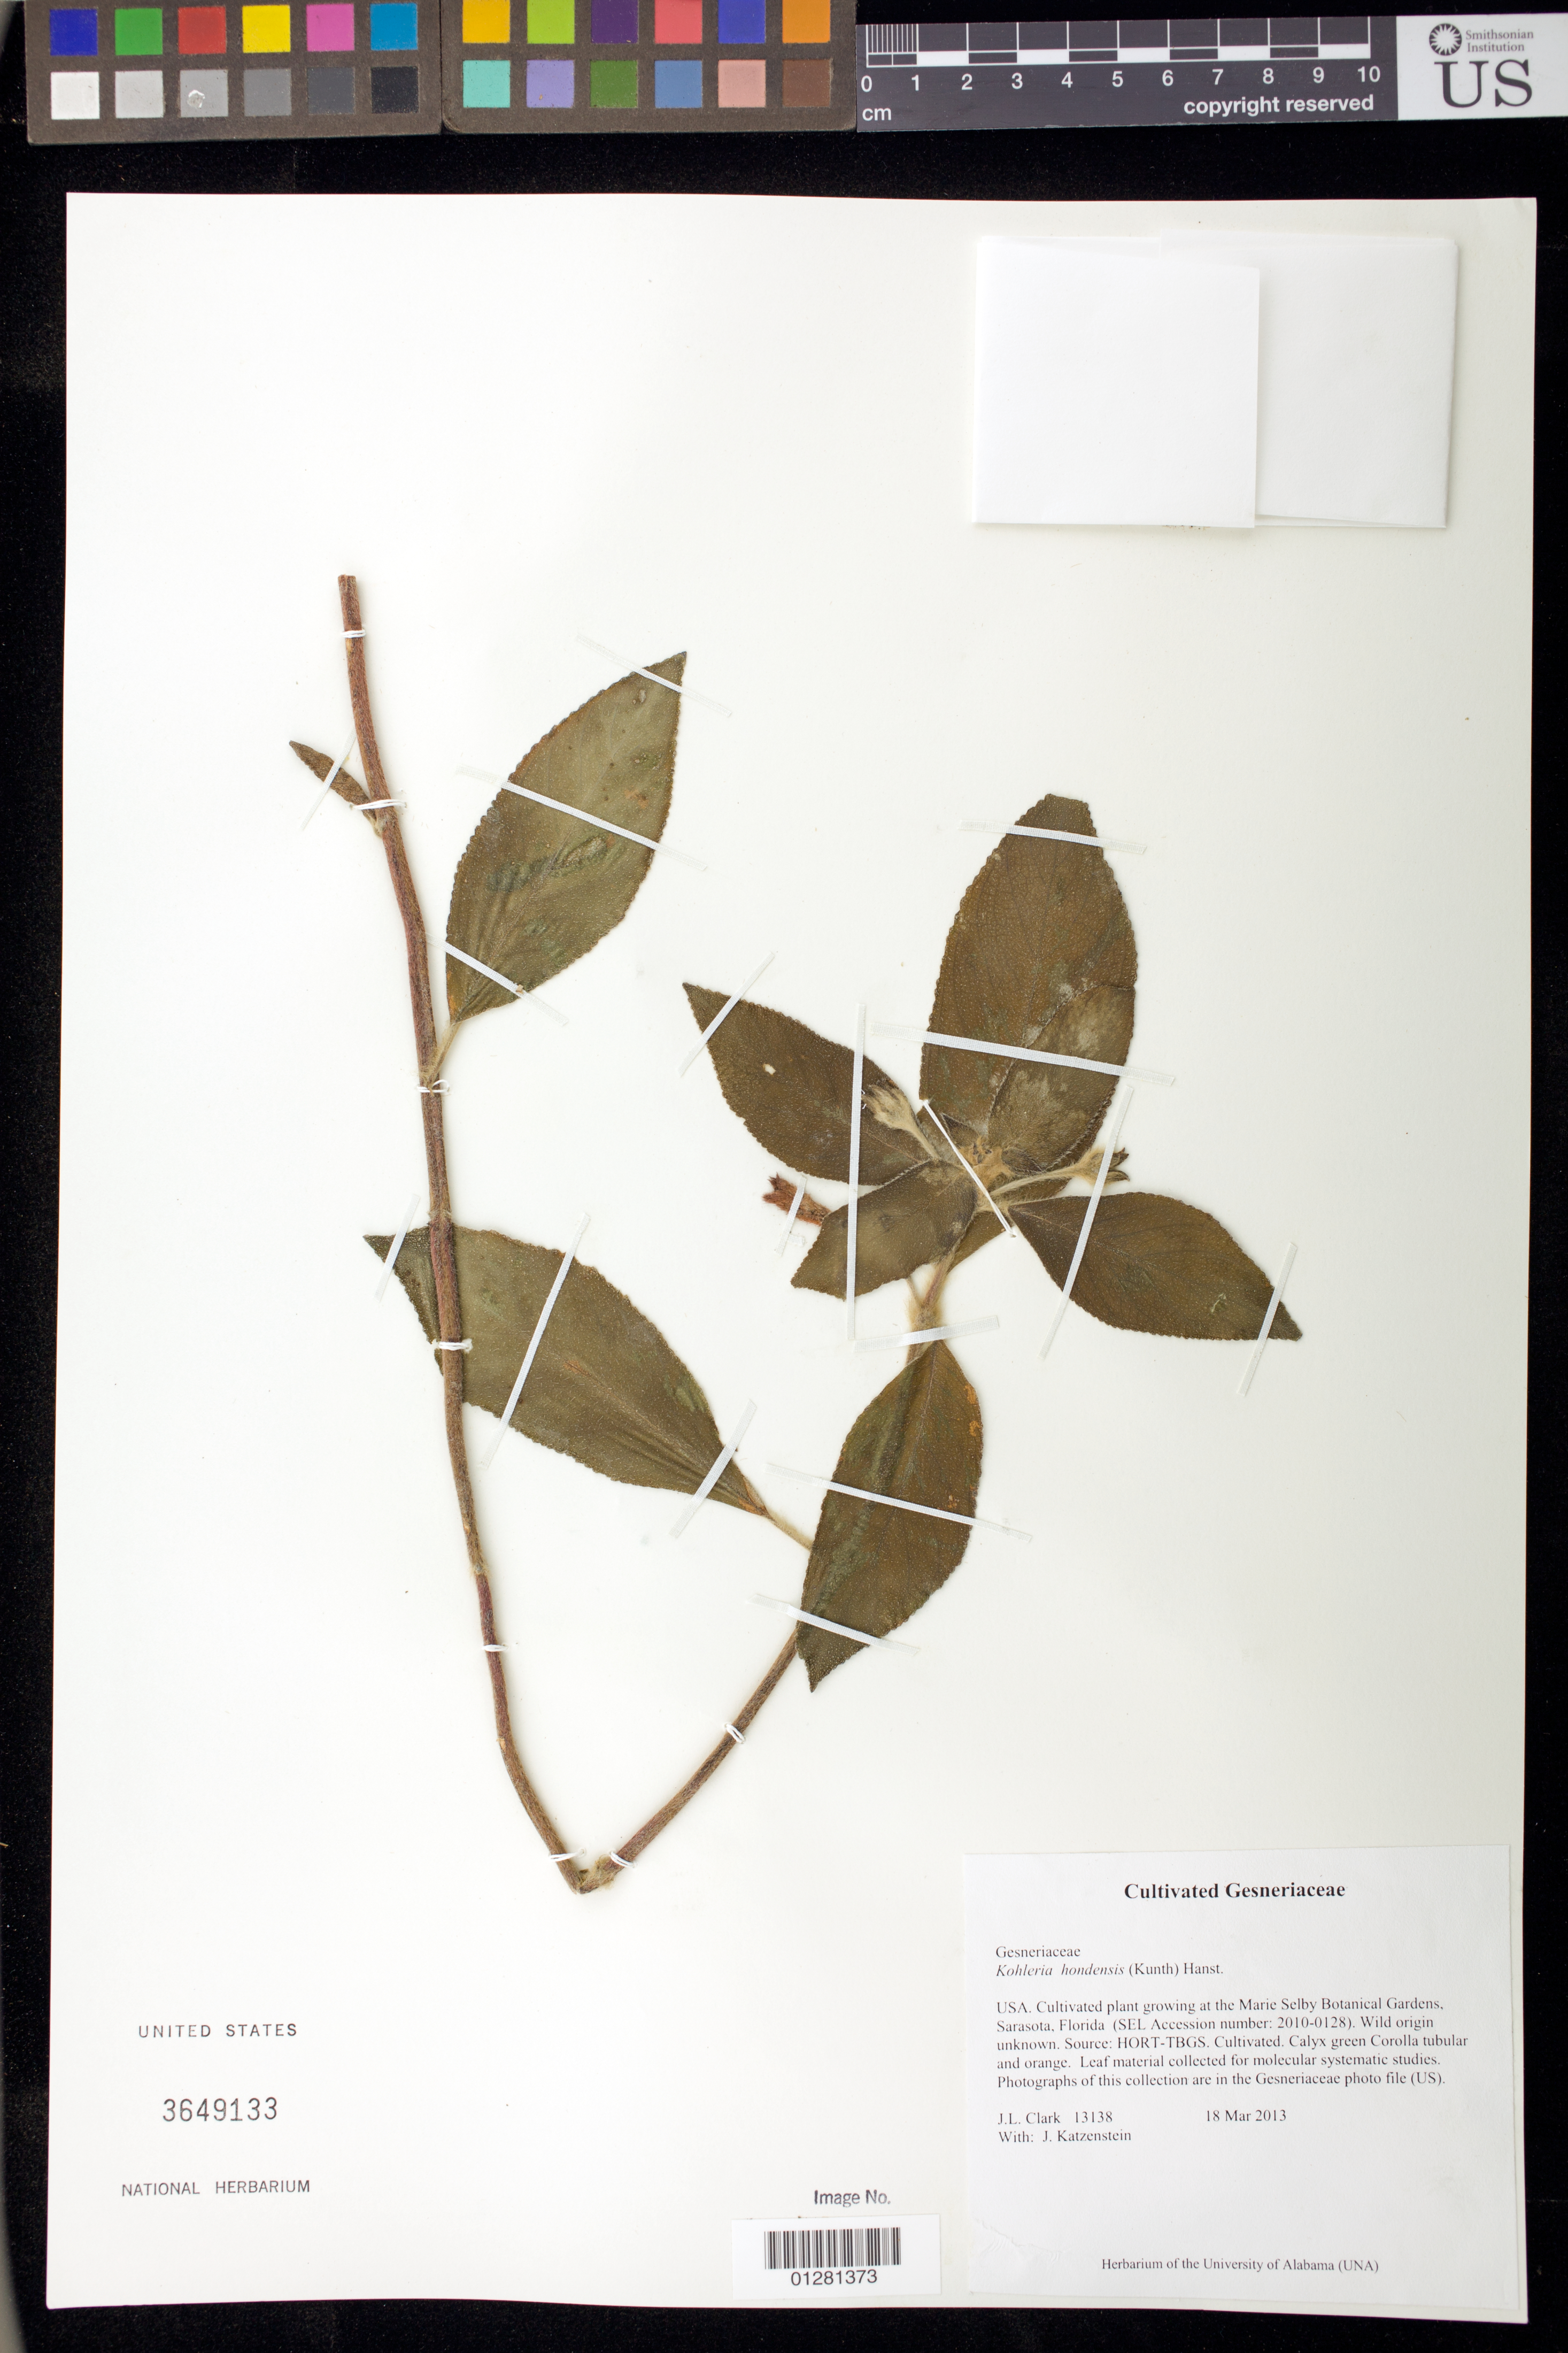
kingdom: Plantae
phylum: Tracheophyta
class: Magnoliopsida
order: Lamiales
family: Gesneriaceae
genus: Kohleria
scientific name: Kohleria hondensis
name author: (Kunth) Hanst.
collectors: J. L. Clark & J. Katzenstein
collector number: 13138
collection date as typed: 18 Mar 2013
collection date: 2013-03-18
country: United States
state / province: Florida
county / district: Sarasota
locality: Sarasota. Marie Selby Botanical Gardens.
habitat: Cultivated.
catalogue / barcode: US 3649133